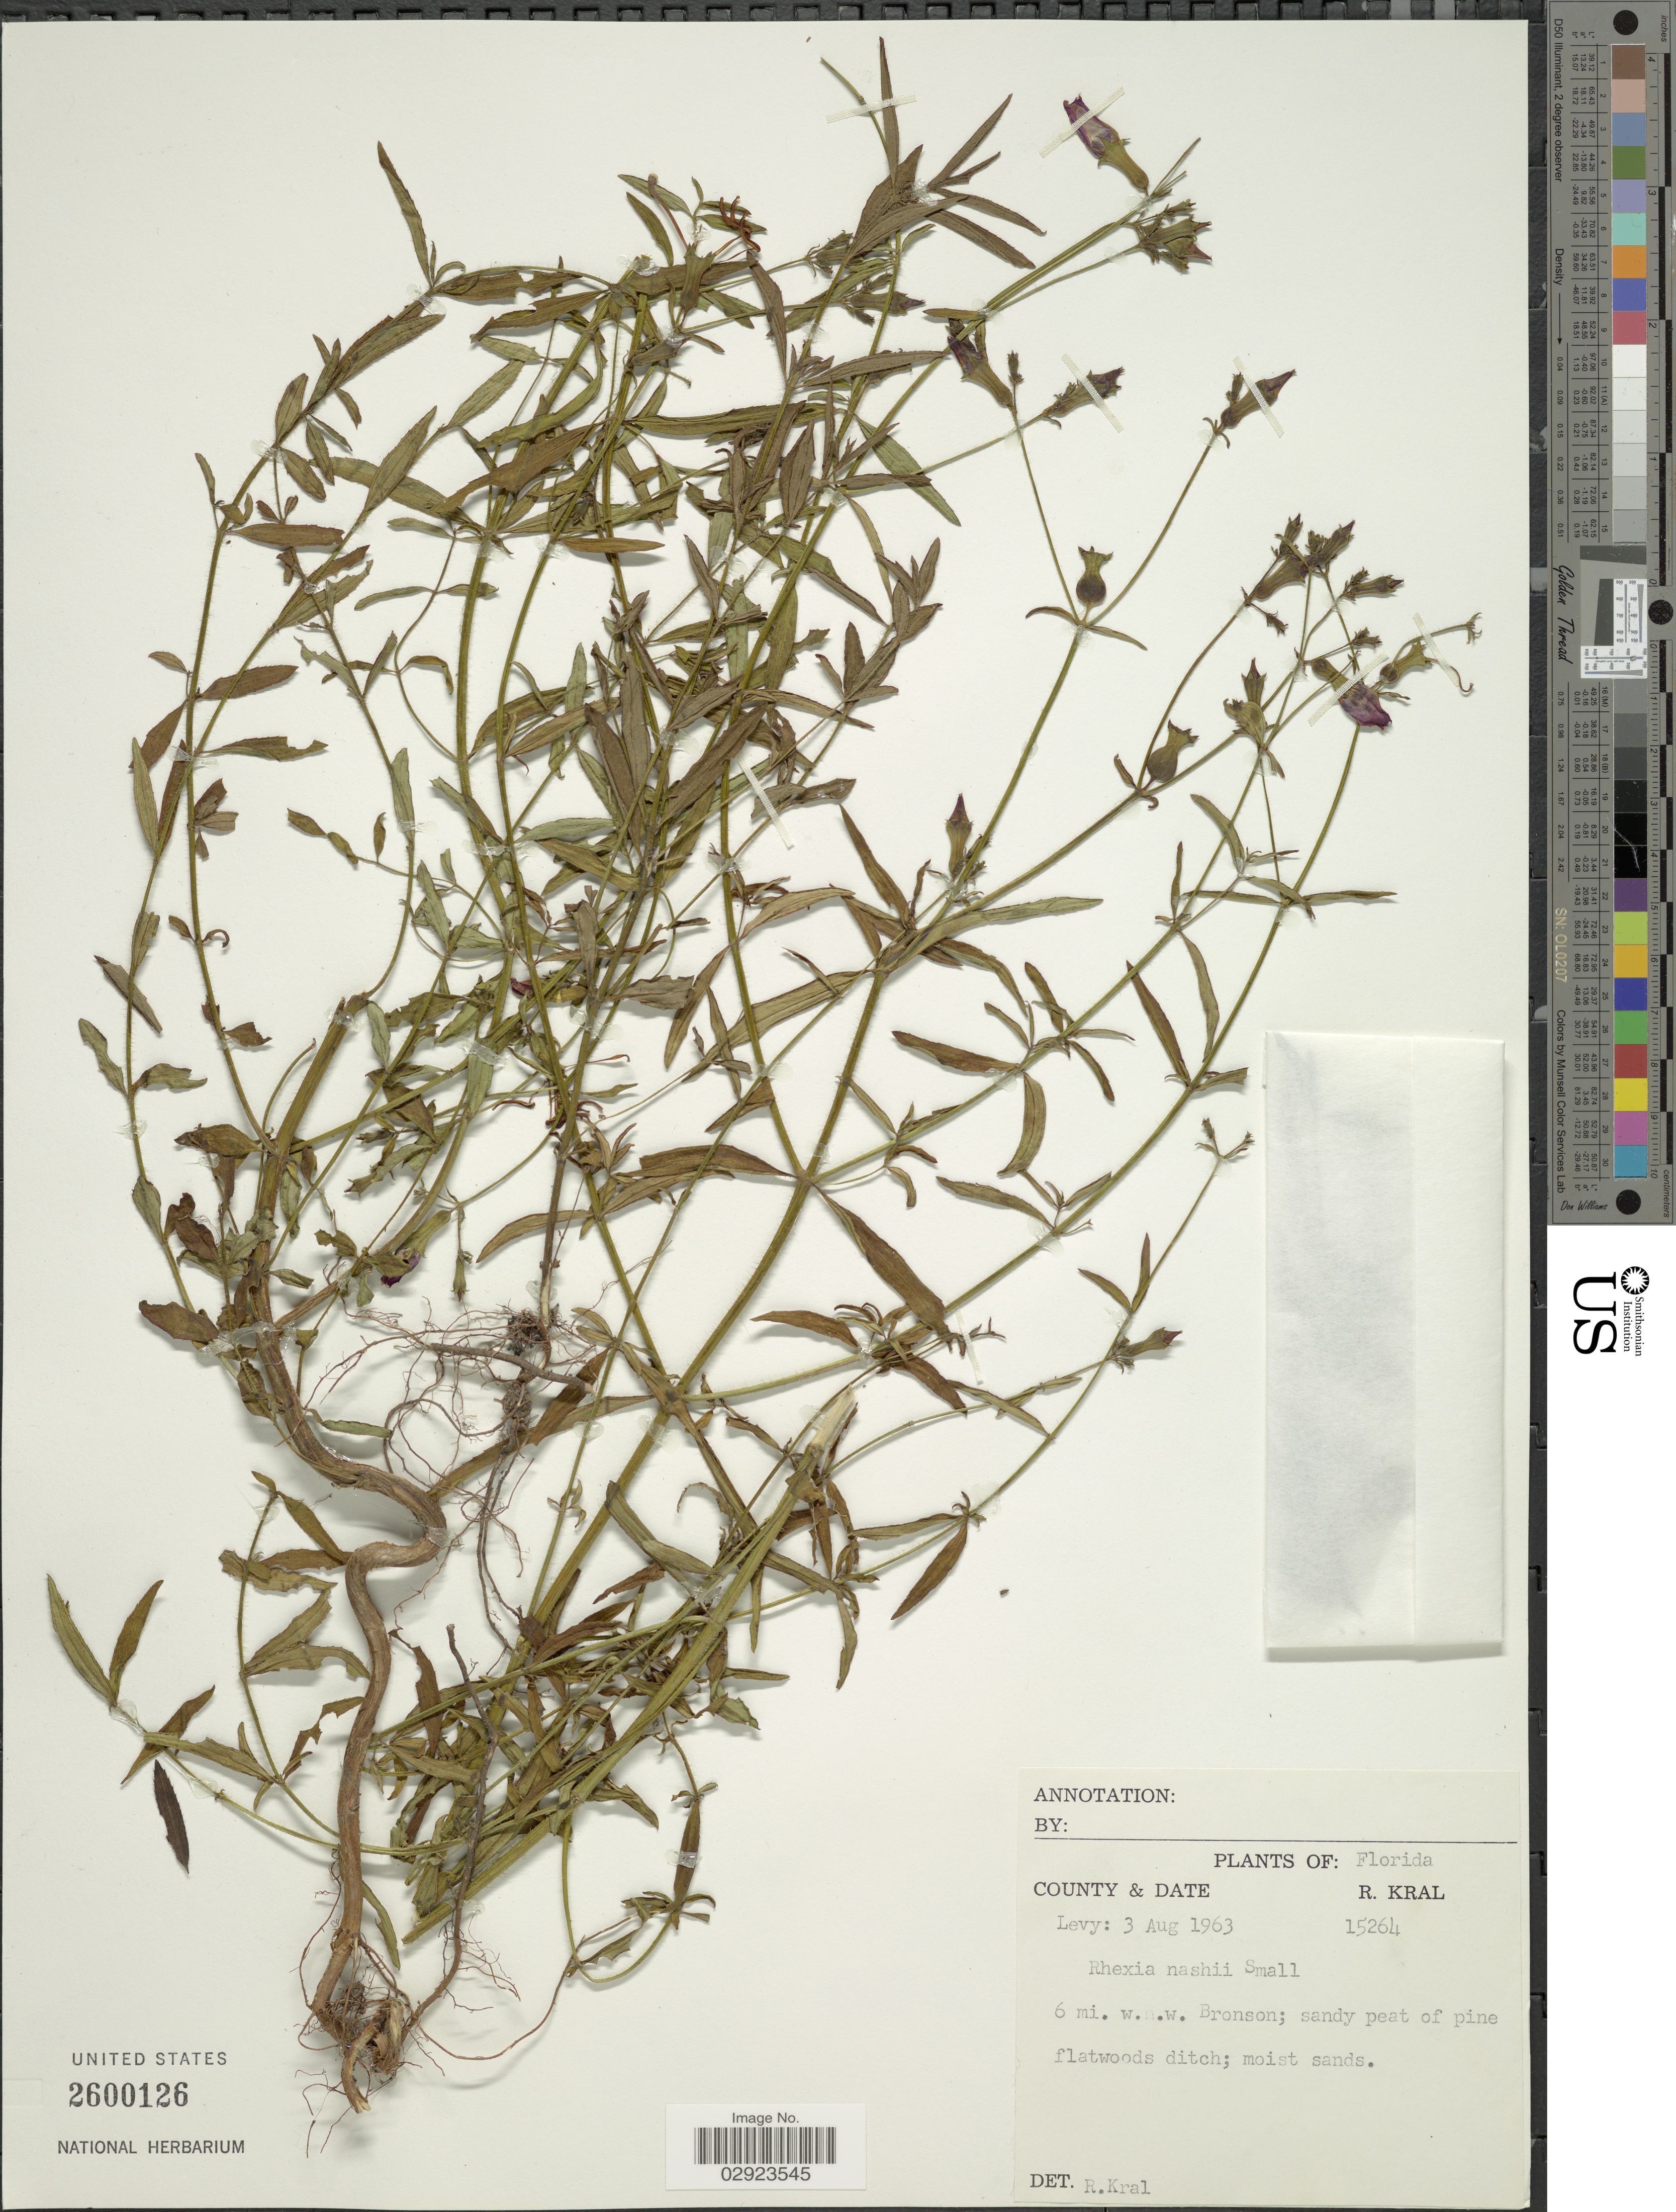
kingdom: Plantae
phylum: Tracheophyta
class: Magnoliopsida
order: Myrtales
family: Melastomataceae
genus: Rhexia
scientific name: Rhexia nashii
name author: Small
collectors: R. Kral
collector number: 15264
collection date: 1963-08-03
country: United States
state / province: Florida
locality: Levy. 6 mi. w.n.w. Bronson.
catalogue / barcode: US 2600126